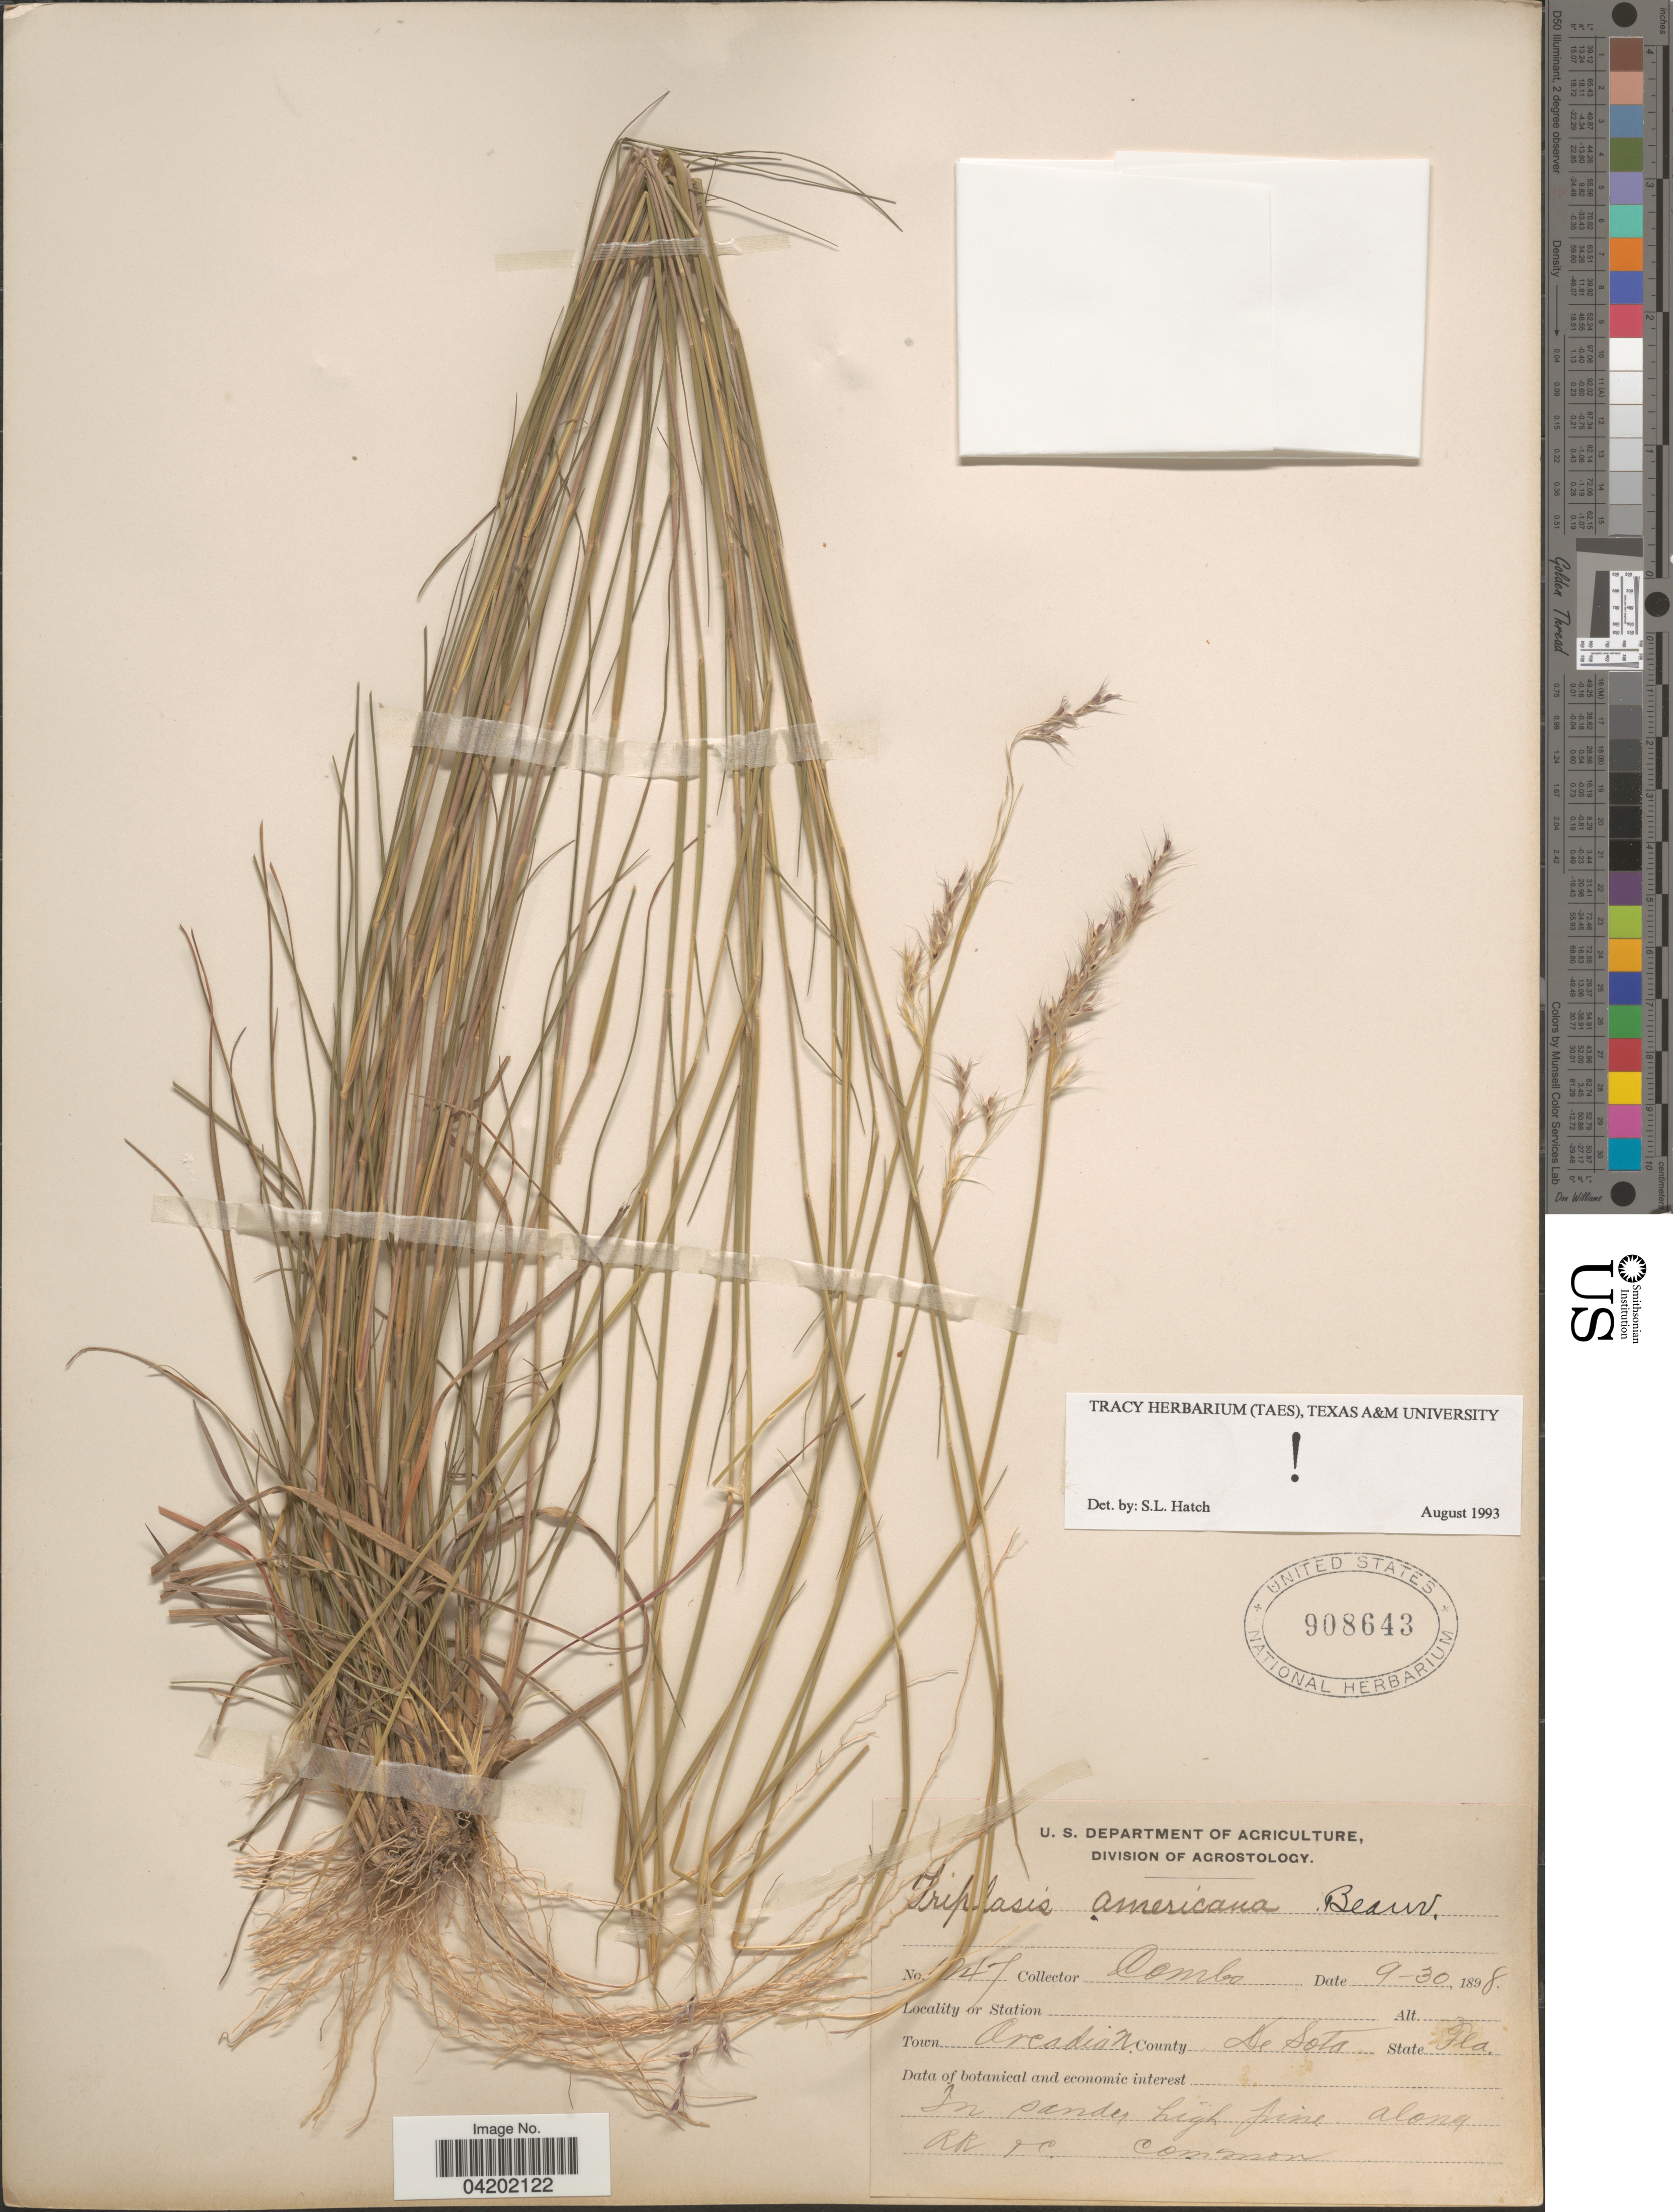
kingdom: Plantae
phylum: Tracheophyta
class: Liliopsida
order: Poales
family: Poaceae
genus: Triplasis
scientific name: Triplasis americana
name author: P. Beauv.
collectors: -. Combs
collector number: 1247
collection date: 1898-09-30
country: United States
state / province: Florida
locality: Town Arcadia N. County De Sota.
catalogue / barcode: US 908643